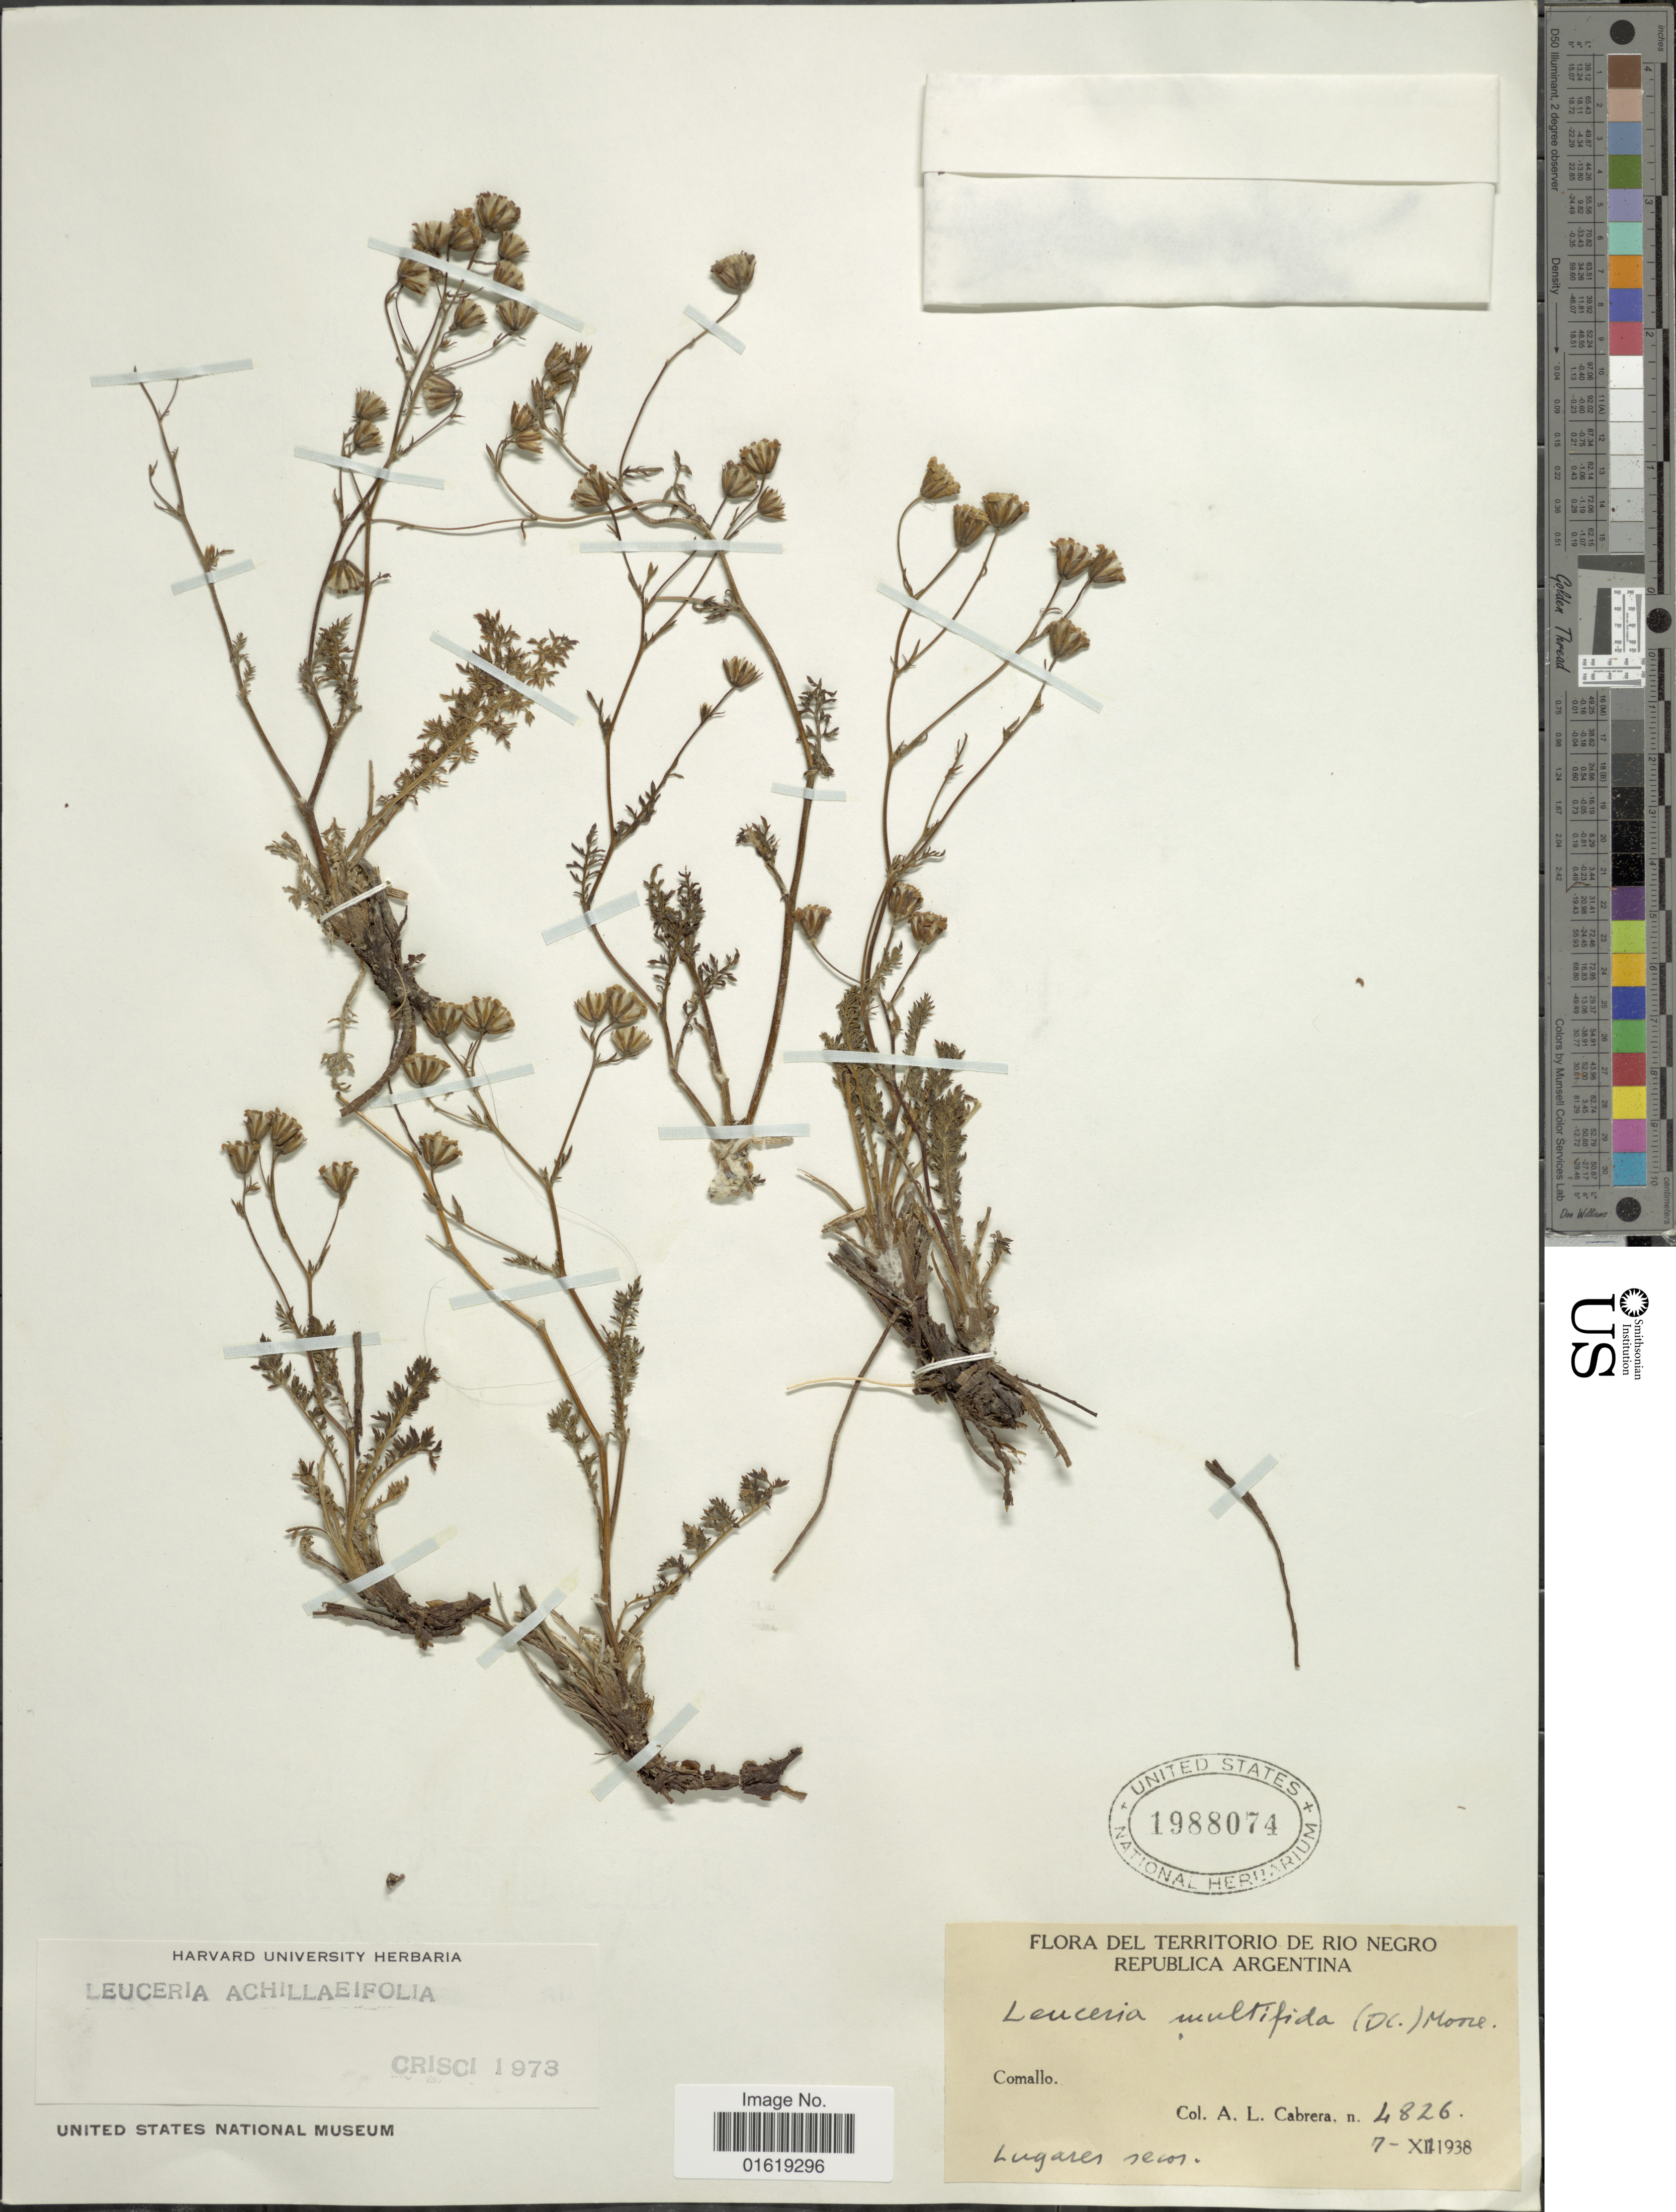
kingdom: Plantae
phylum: Tracheophyta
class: Magnoliopsida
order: Asterales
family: Asteraceae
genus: Leucheria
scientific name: Leucheria achillaeifolia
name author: Hook. & Arn.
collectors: A. L. Cabrera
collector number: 4826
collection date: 1938-12-07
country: Argentina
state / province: Rio Negro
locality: Territorio de Rio Negro. Republica Argentina. Comallo.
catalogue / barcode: US 1988074